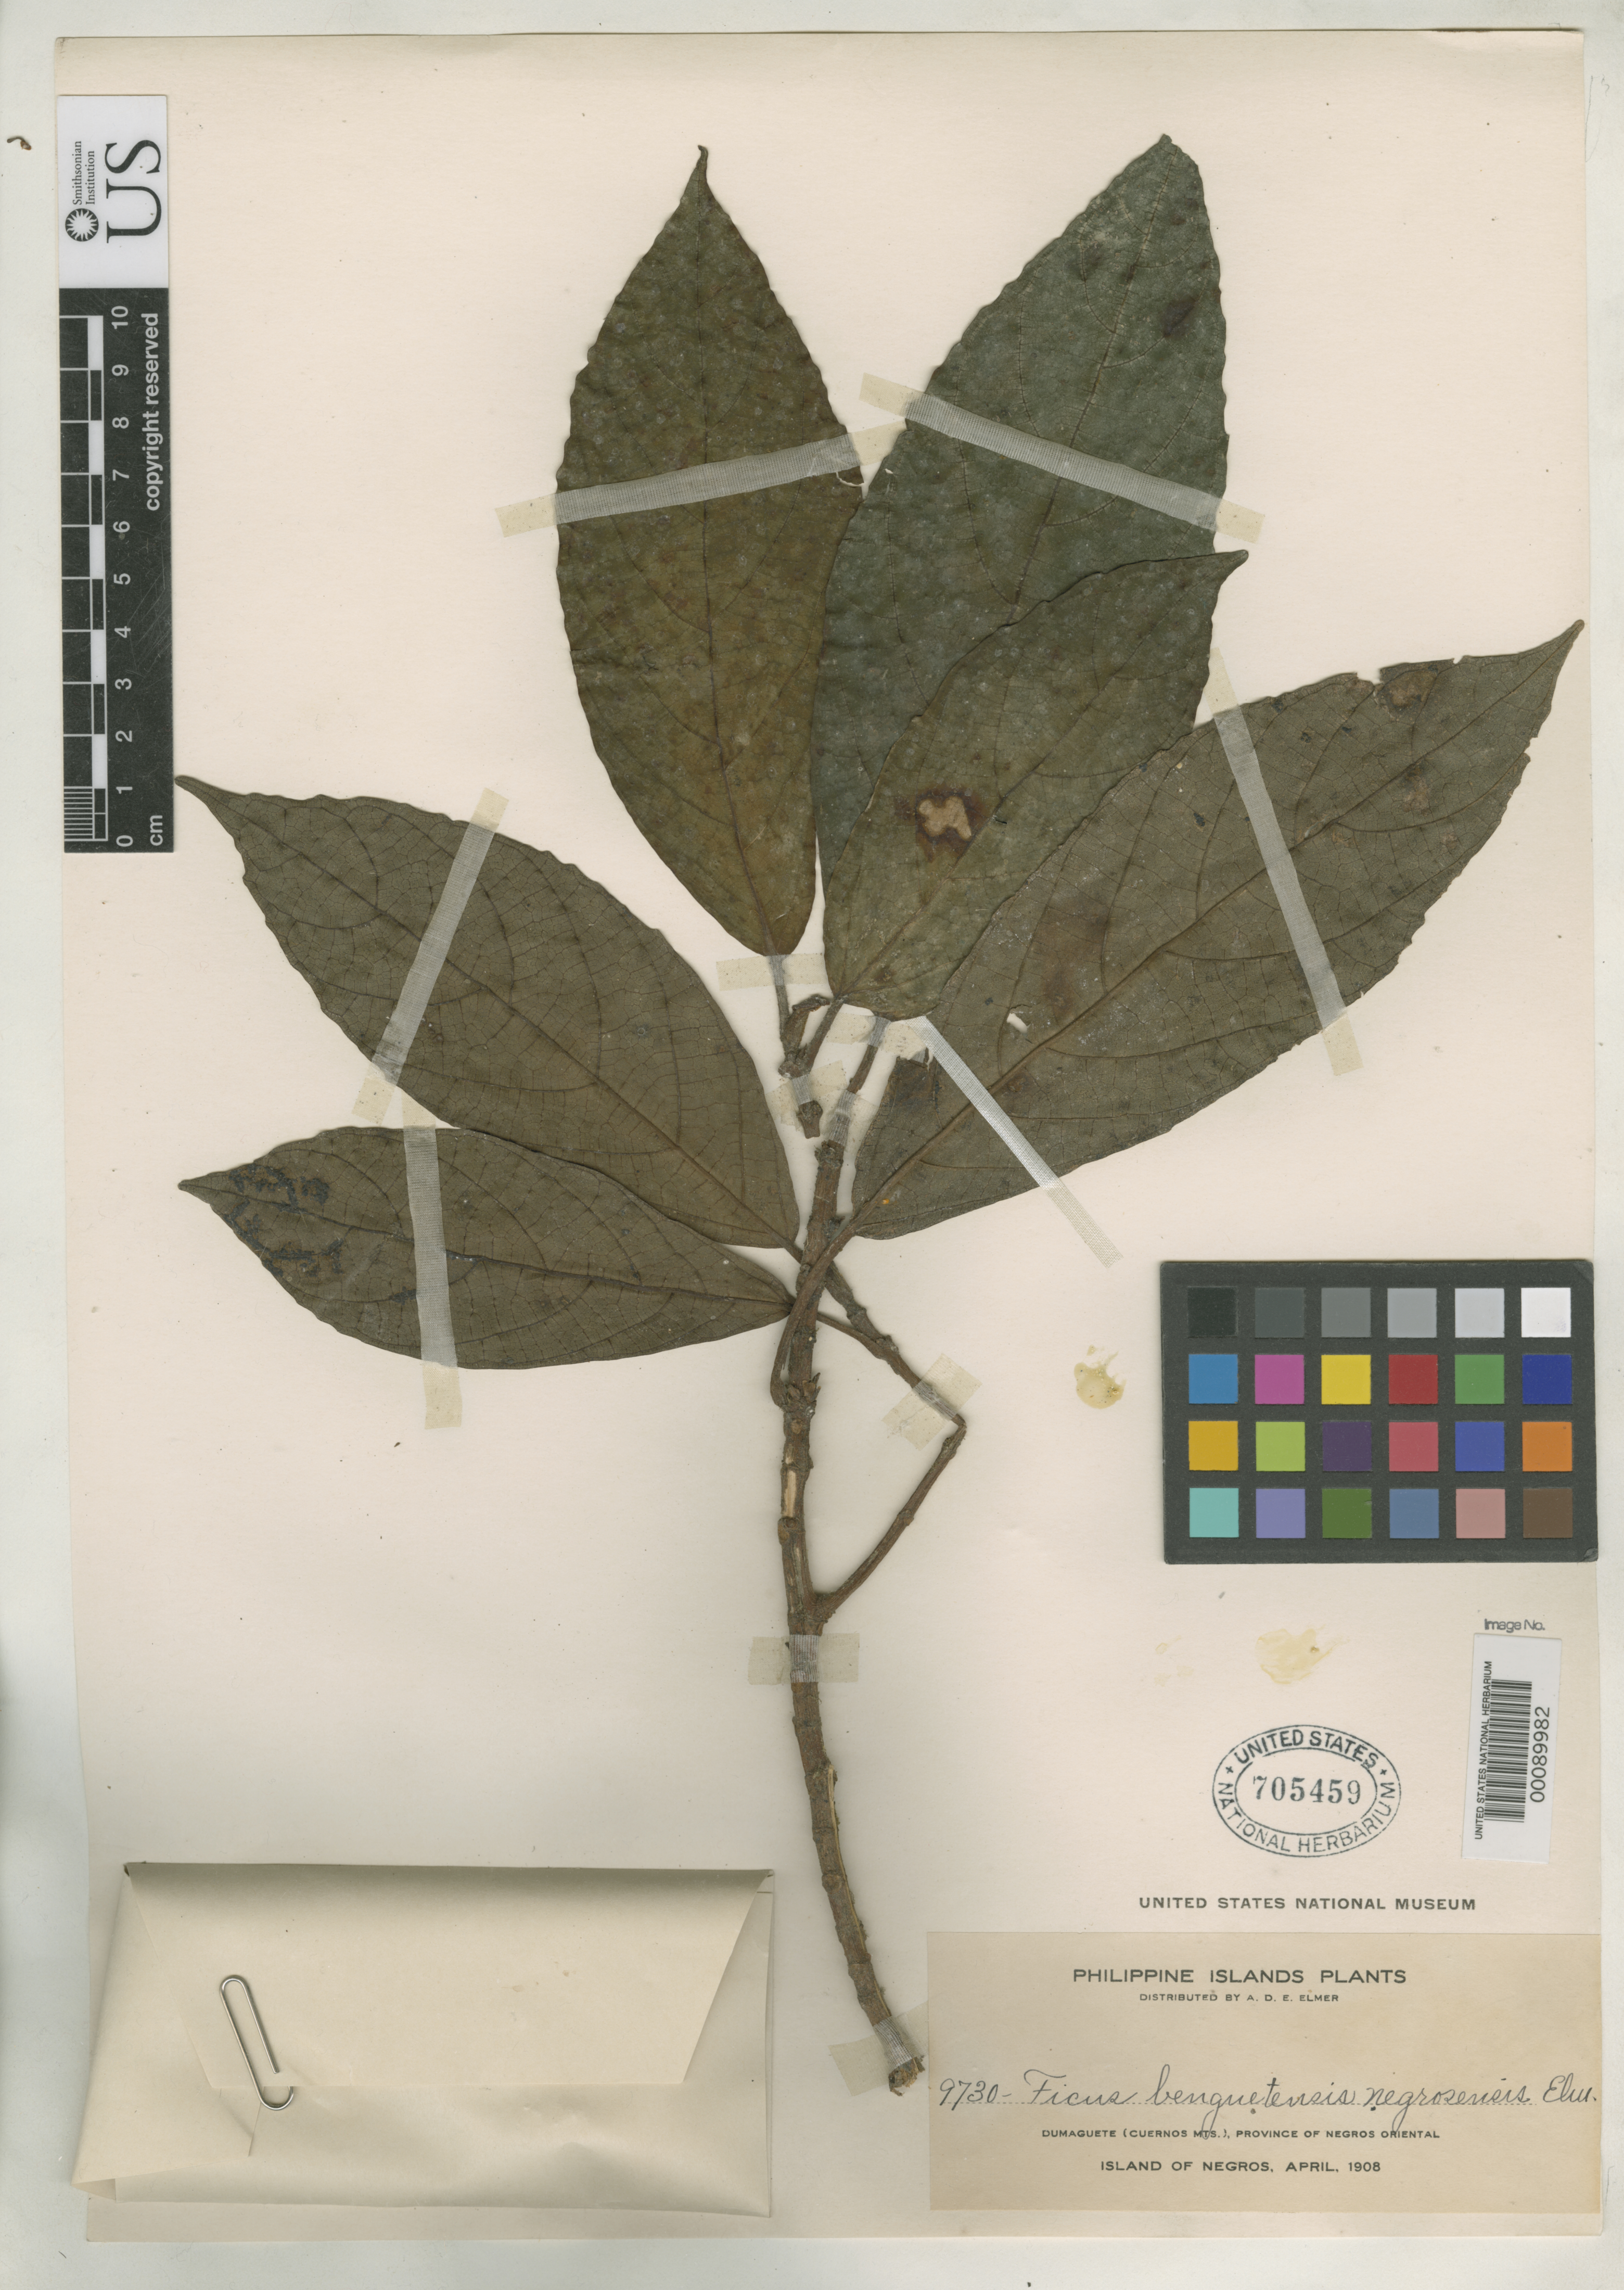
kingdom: Plantae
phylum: Tracheophyta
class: Magnoliopsida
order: Rosales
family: Moraceae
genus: Ficus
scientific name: Ficus benguetensis var. negrosensis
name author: Elmer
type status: Isotype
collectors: A. D. E. Elmer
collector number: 9730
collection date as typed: Apr 1908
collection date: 1908-04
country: Philippines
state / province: Central Visayas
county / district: Negros Oriental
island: Negros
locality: Dumaguete, Cuernos Mts.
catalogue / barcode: US 705459